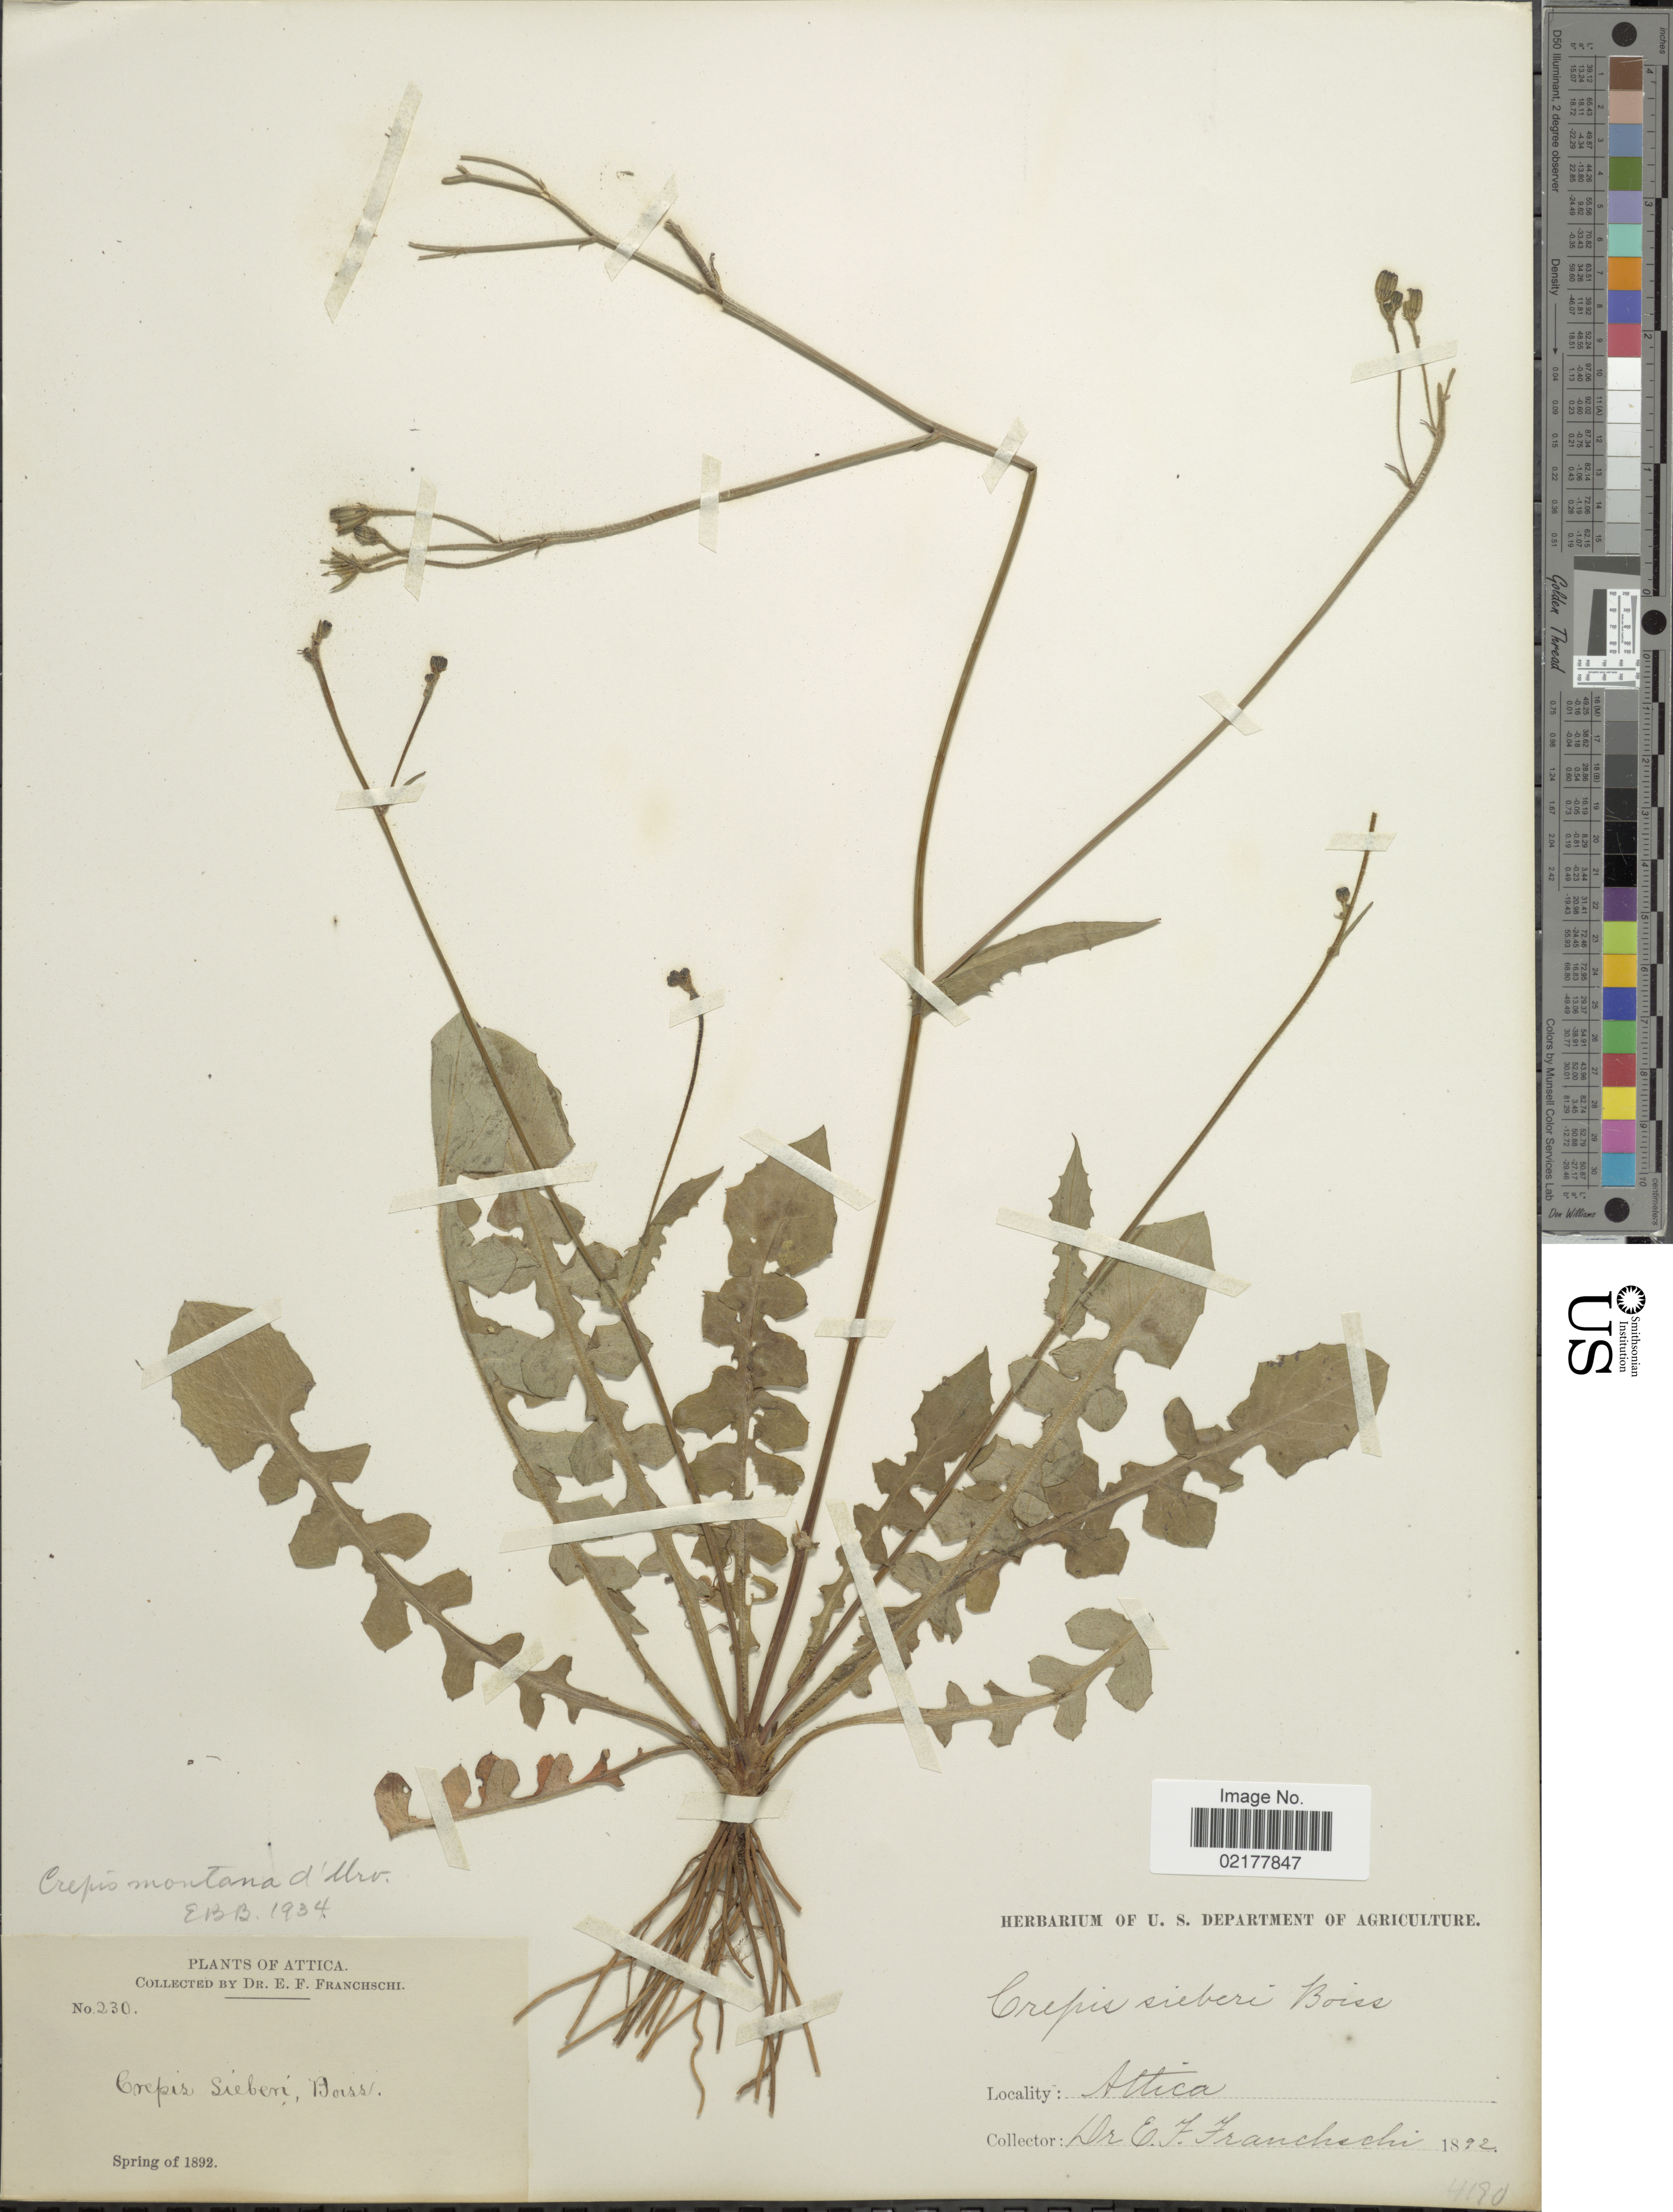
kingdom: Plantae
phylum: Tracheophyta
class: Magnoliopsida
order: Asterales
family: Asteraceae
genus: Crepis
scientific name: Crepis fraasii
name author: Sch. Bip.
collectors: E. Franchschi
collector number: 230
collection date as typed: Spring of 1892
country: Greece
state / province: Attica